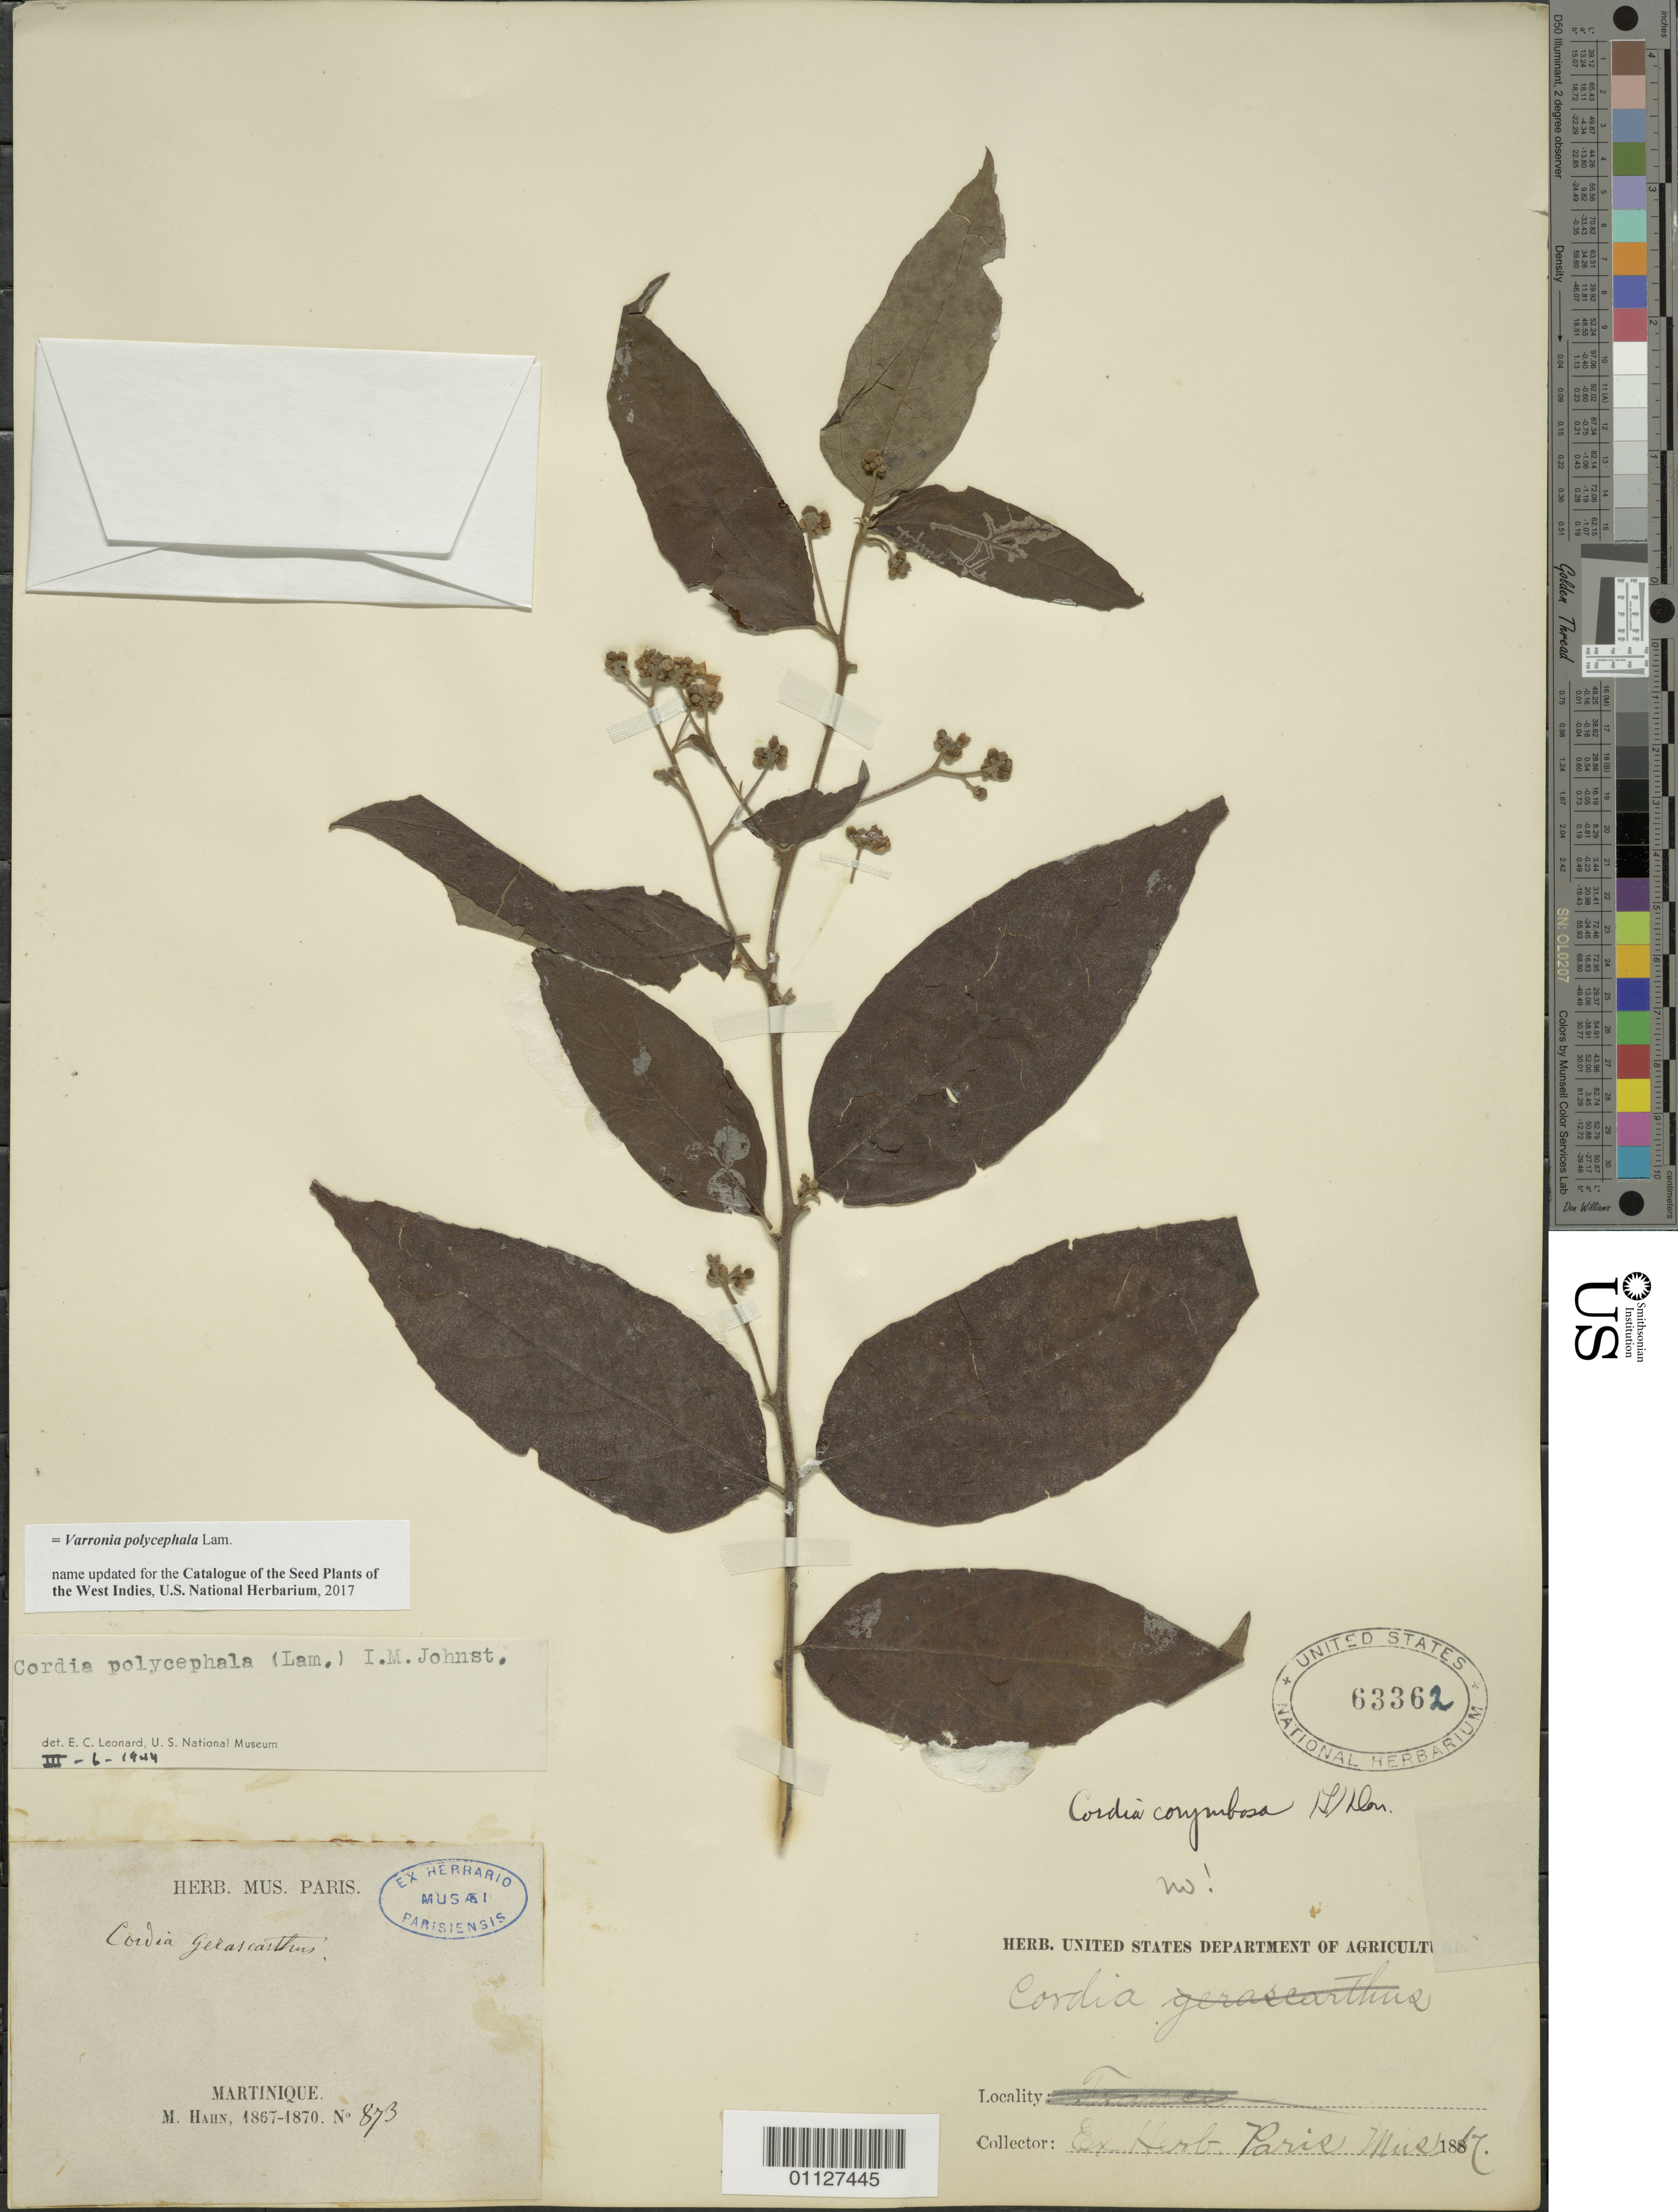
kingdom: Plantae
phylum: Tracheophyta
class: Magnoliopsida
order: Boraginales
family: Cordiaceae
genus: Varronia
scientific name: Varronia polycephala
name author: Lam.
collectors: M. Hahn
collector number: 873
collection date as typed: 01 Jan 1867 to 31 Dec 1870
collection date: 1867-01-01/1870-12-31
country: Martinique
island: Martinique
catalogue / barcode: US 63362